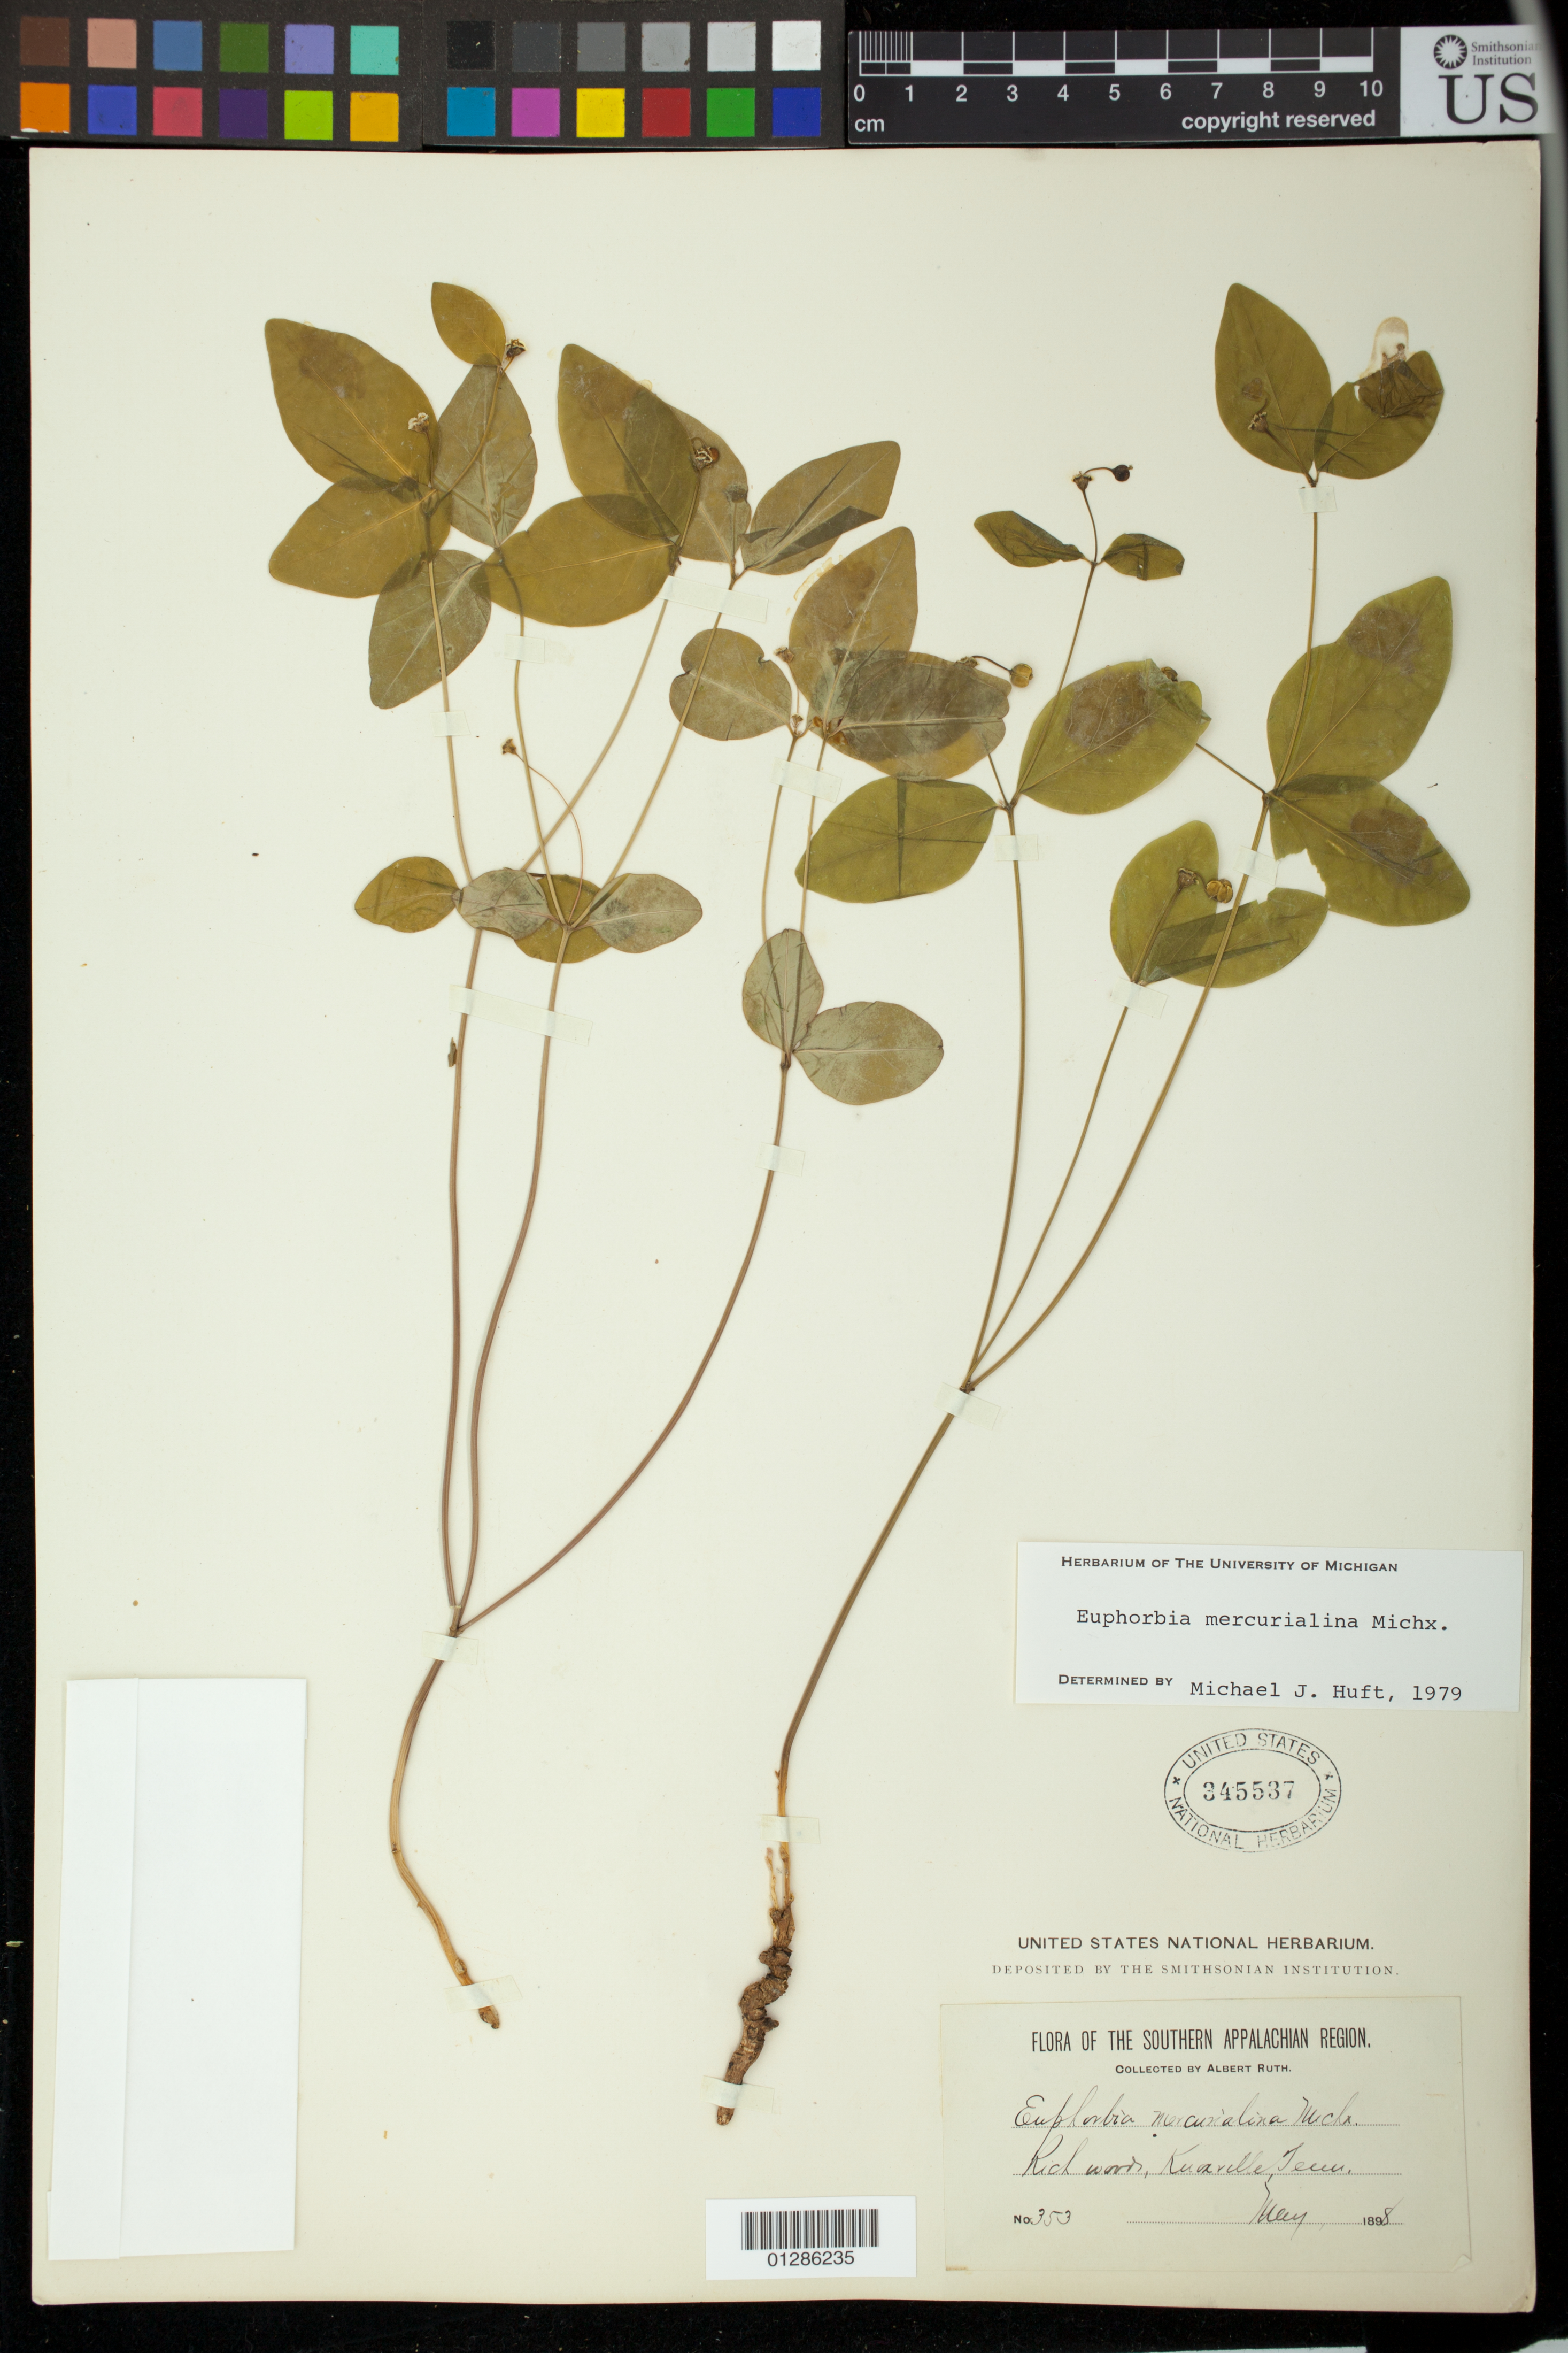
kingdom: Plantae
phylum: Tracheophyta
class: Magnoliopsida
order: Malpighiales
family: Euphorbiaceae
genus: Euphorbia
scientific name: Euphorbia mercurialina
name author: Michx.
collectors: A. Ruth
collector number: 353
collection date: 1898-05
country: United States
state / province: Tennessee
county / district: Knox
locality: Richwood, Knoxville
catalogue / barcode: US 345537